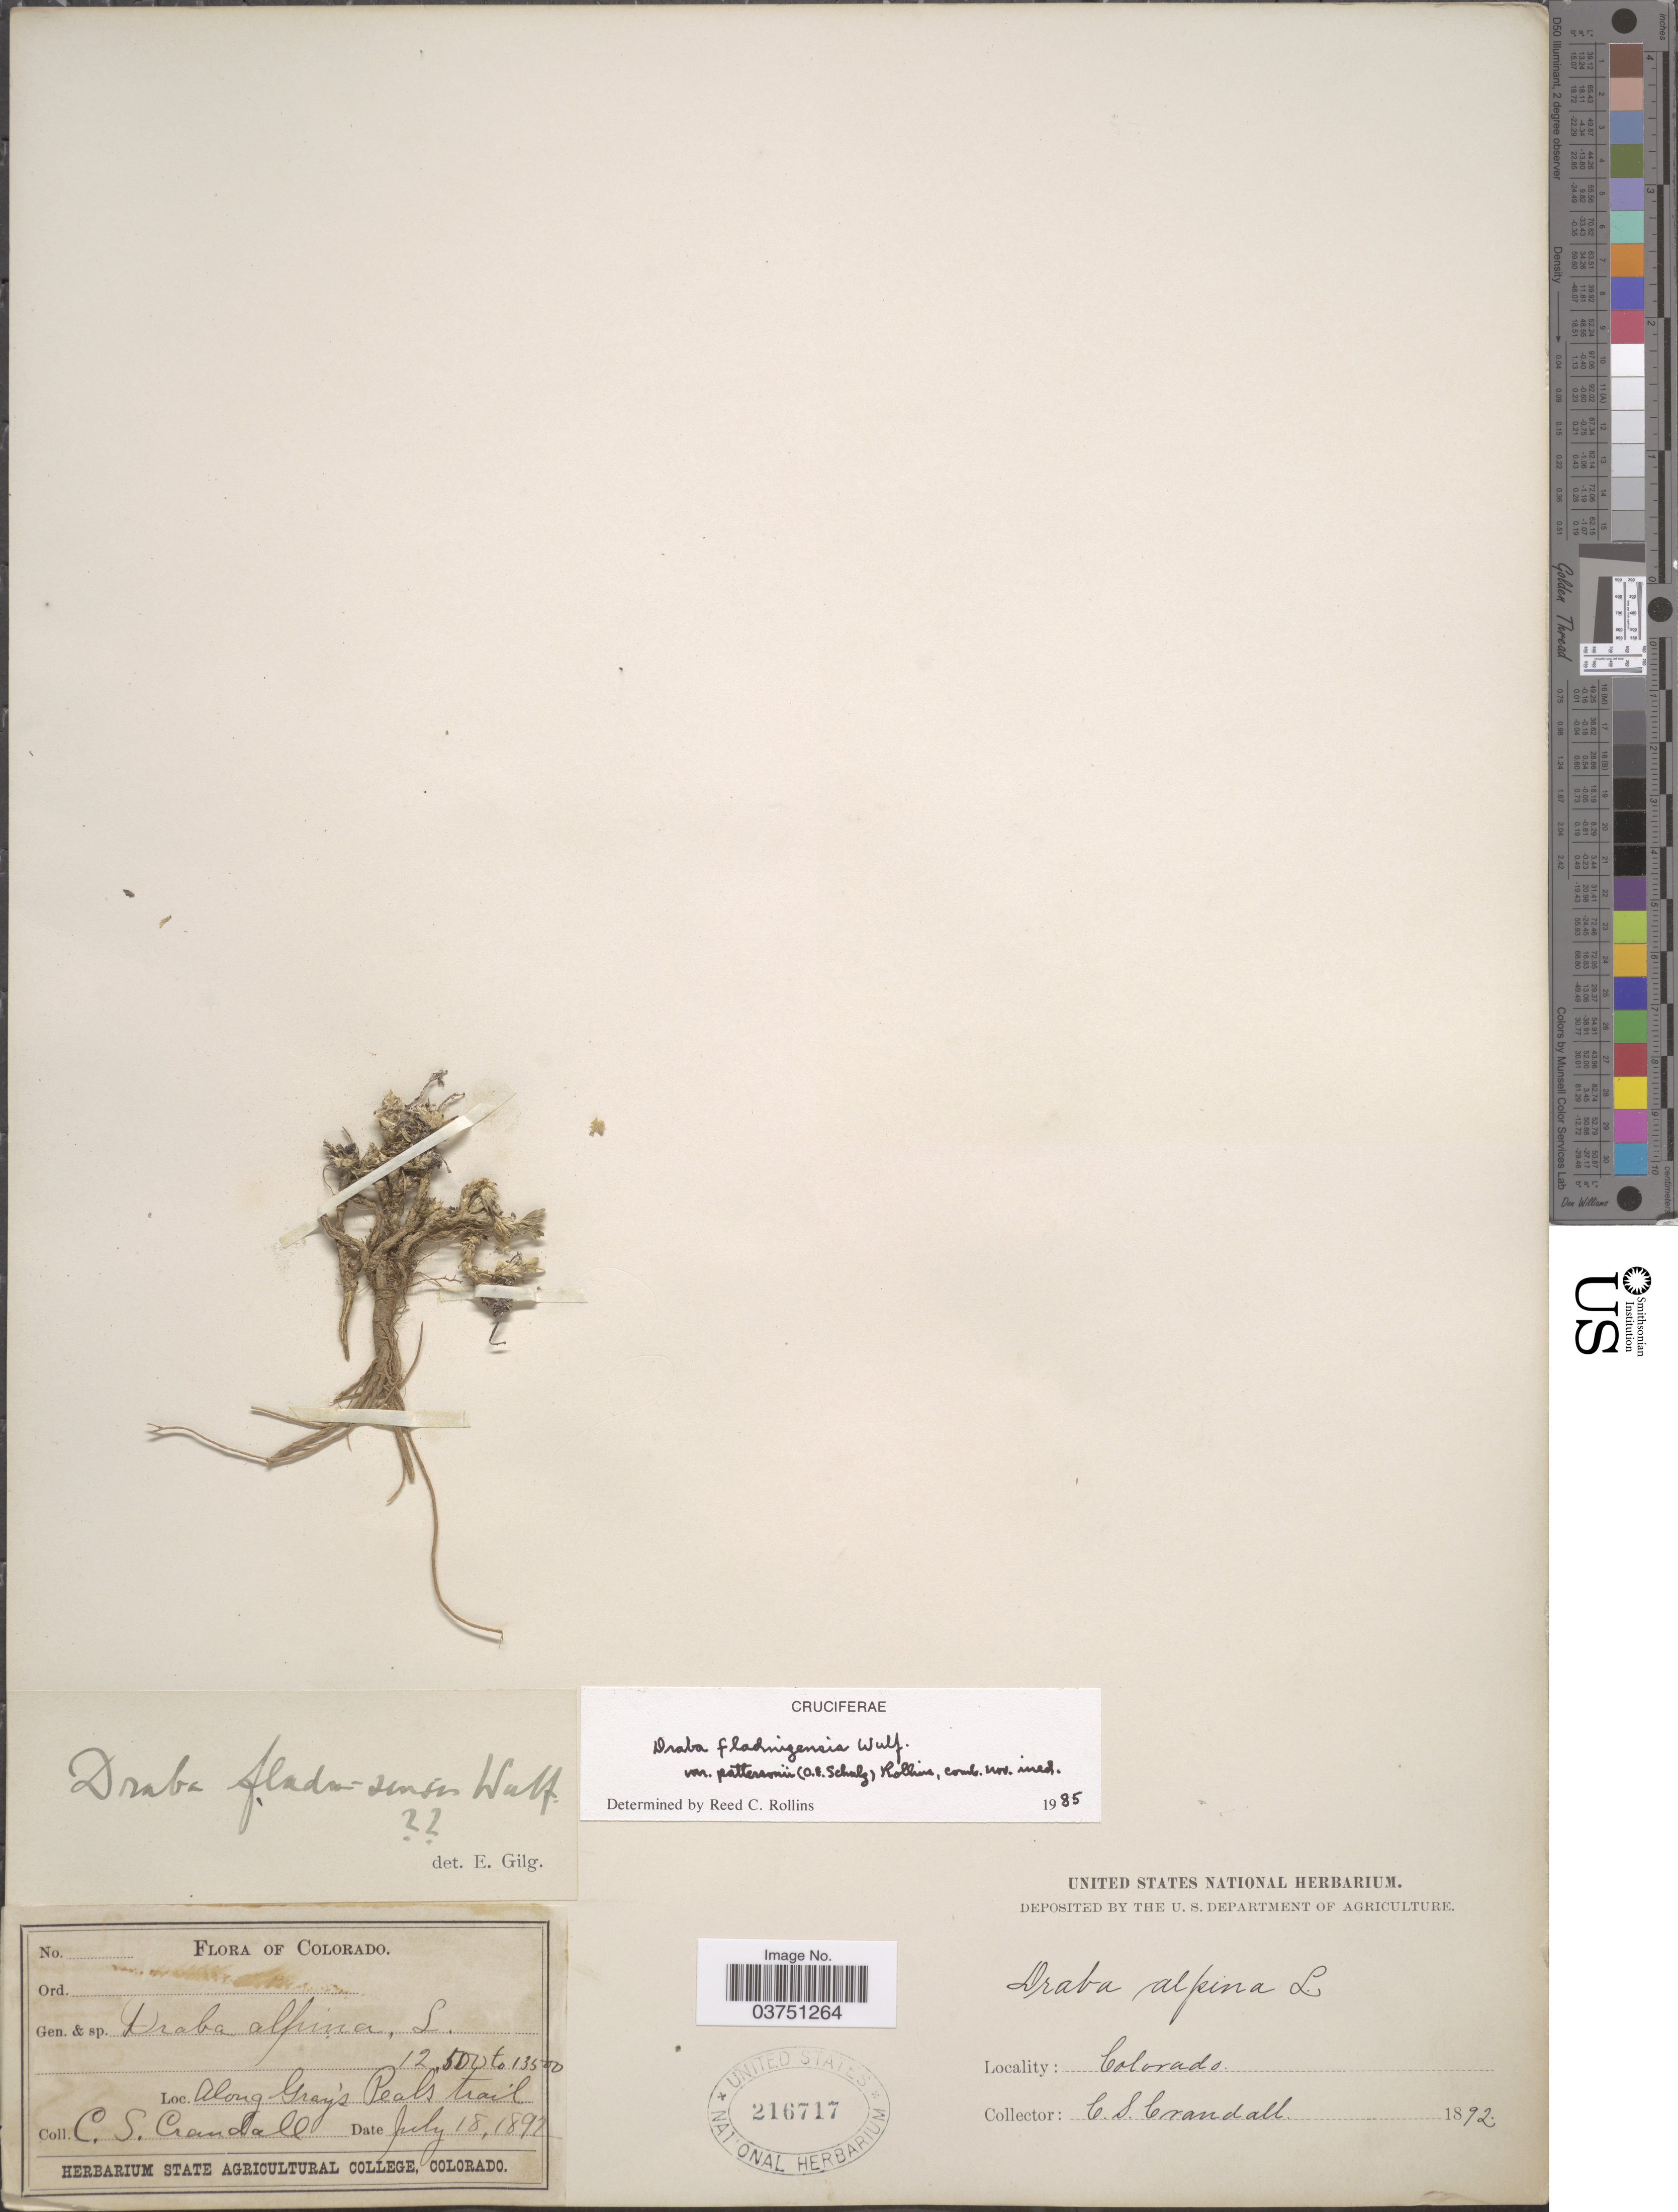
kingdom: Plantae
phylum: Tracheophyta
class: Magnoliopsida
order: Brassicales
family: Brassicaceae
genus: Draba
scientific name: Draba fladnizensis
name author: Wulfen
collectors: C. Crandall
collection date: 1892-07-18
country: United States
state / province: Colorado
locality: Along Gray's Peak Trail.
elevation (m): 3810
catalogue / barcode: US 216717